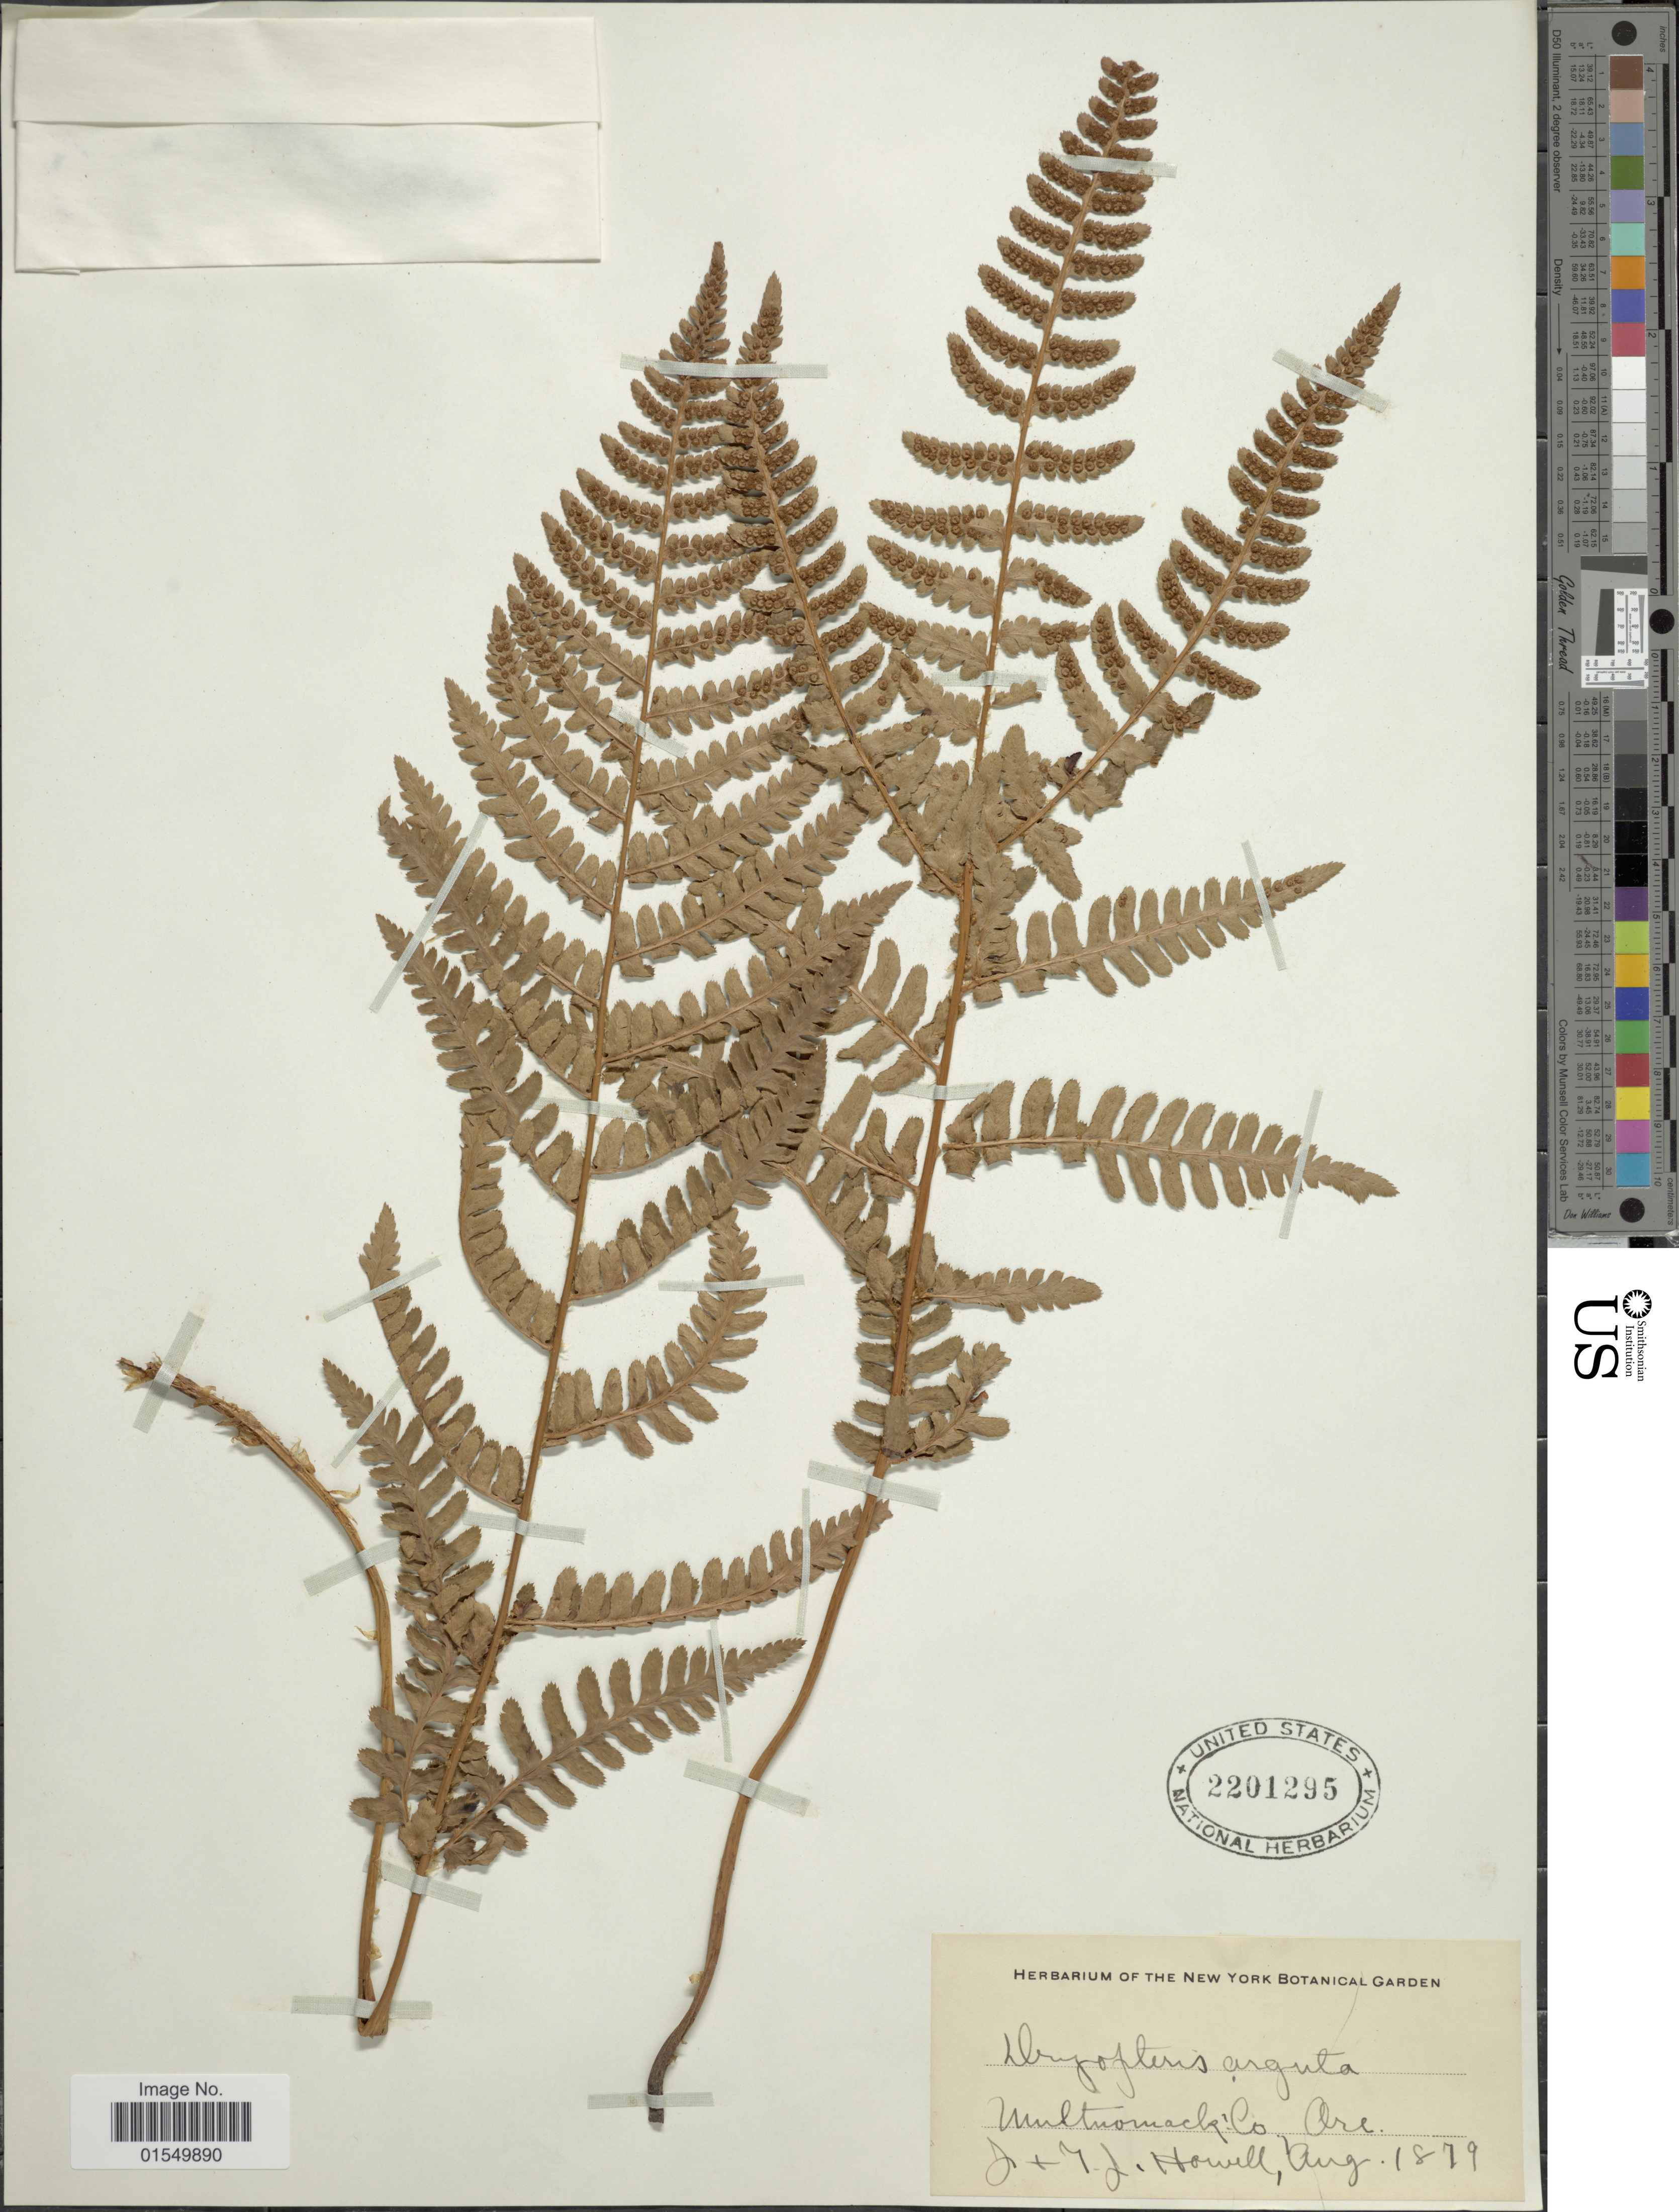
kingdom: Plantae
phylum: Tracheophyta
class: Polypodiopsida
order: Polypodiales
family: Dryopteridaceae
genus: Dryopteris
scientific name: Dryopteris arguta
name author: (Kaulf.) Maxon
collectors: J. Howell & M. Howell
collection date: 1879-08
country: United States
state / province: Oregon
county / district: Multnomah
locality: Multnomah Co.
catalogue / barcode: US 2201295